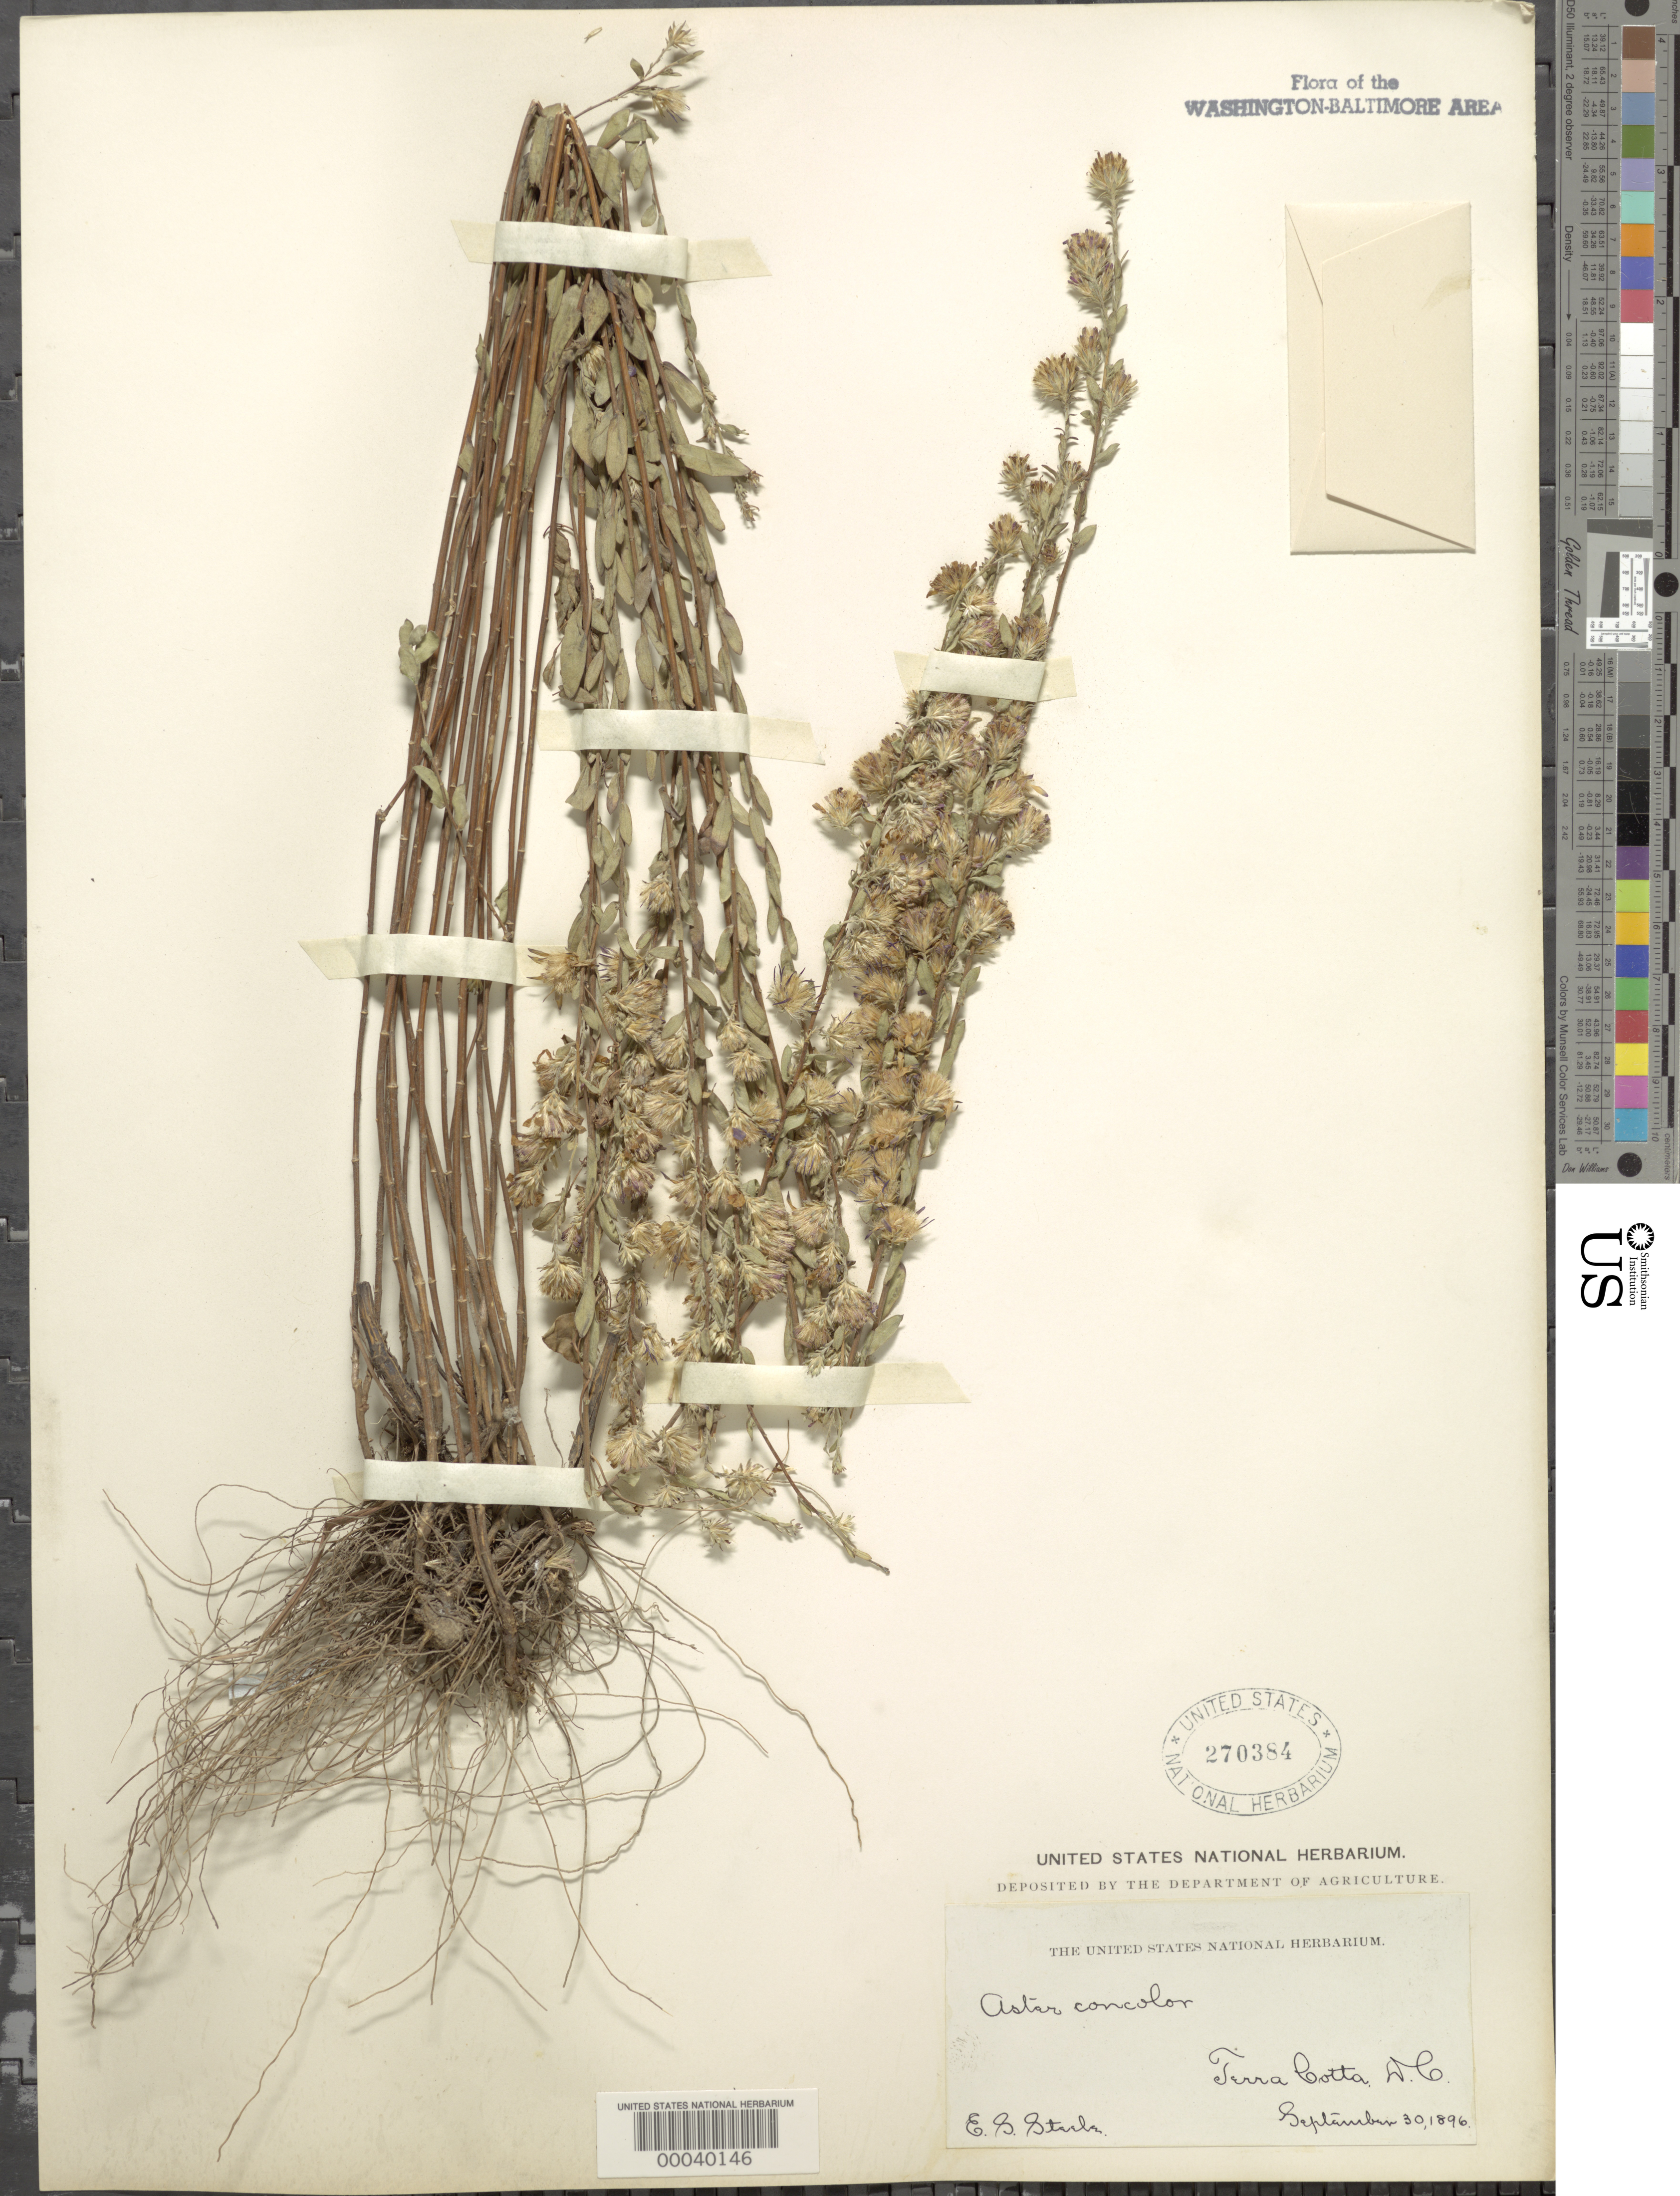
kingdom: Plantae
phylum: Tracheophyta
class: Magnoliopsida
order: Asterales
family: Asteraceae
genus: Symphyotrichum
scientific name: Symphyotrichum concolor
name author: (L.) G.L. Nesom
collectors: E. Steele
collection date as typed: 30 Sep 1896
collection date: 1896-09-30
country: United States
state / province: District of Columbia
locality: Terra Cotta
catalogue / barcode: US 270384